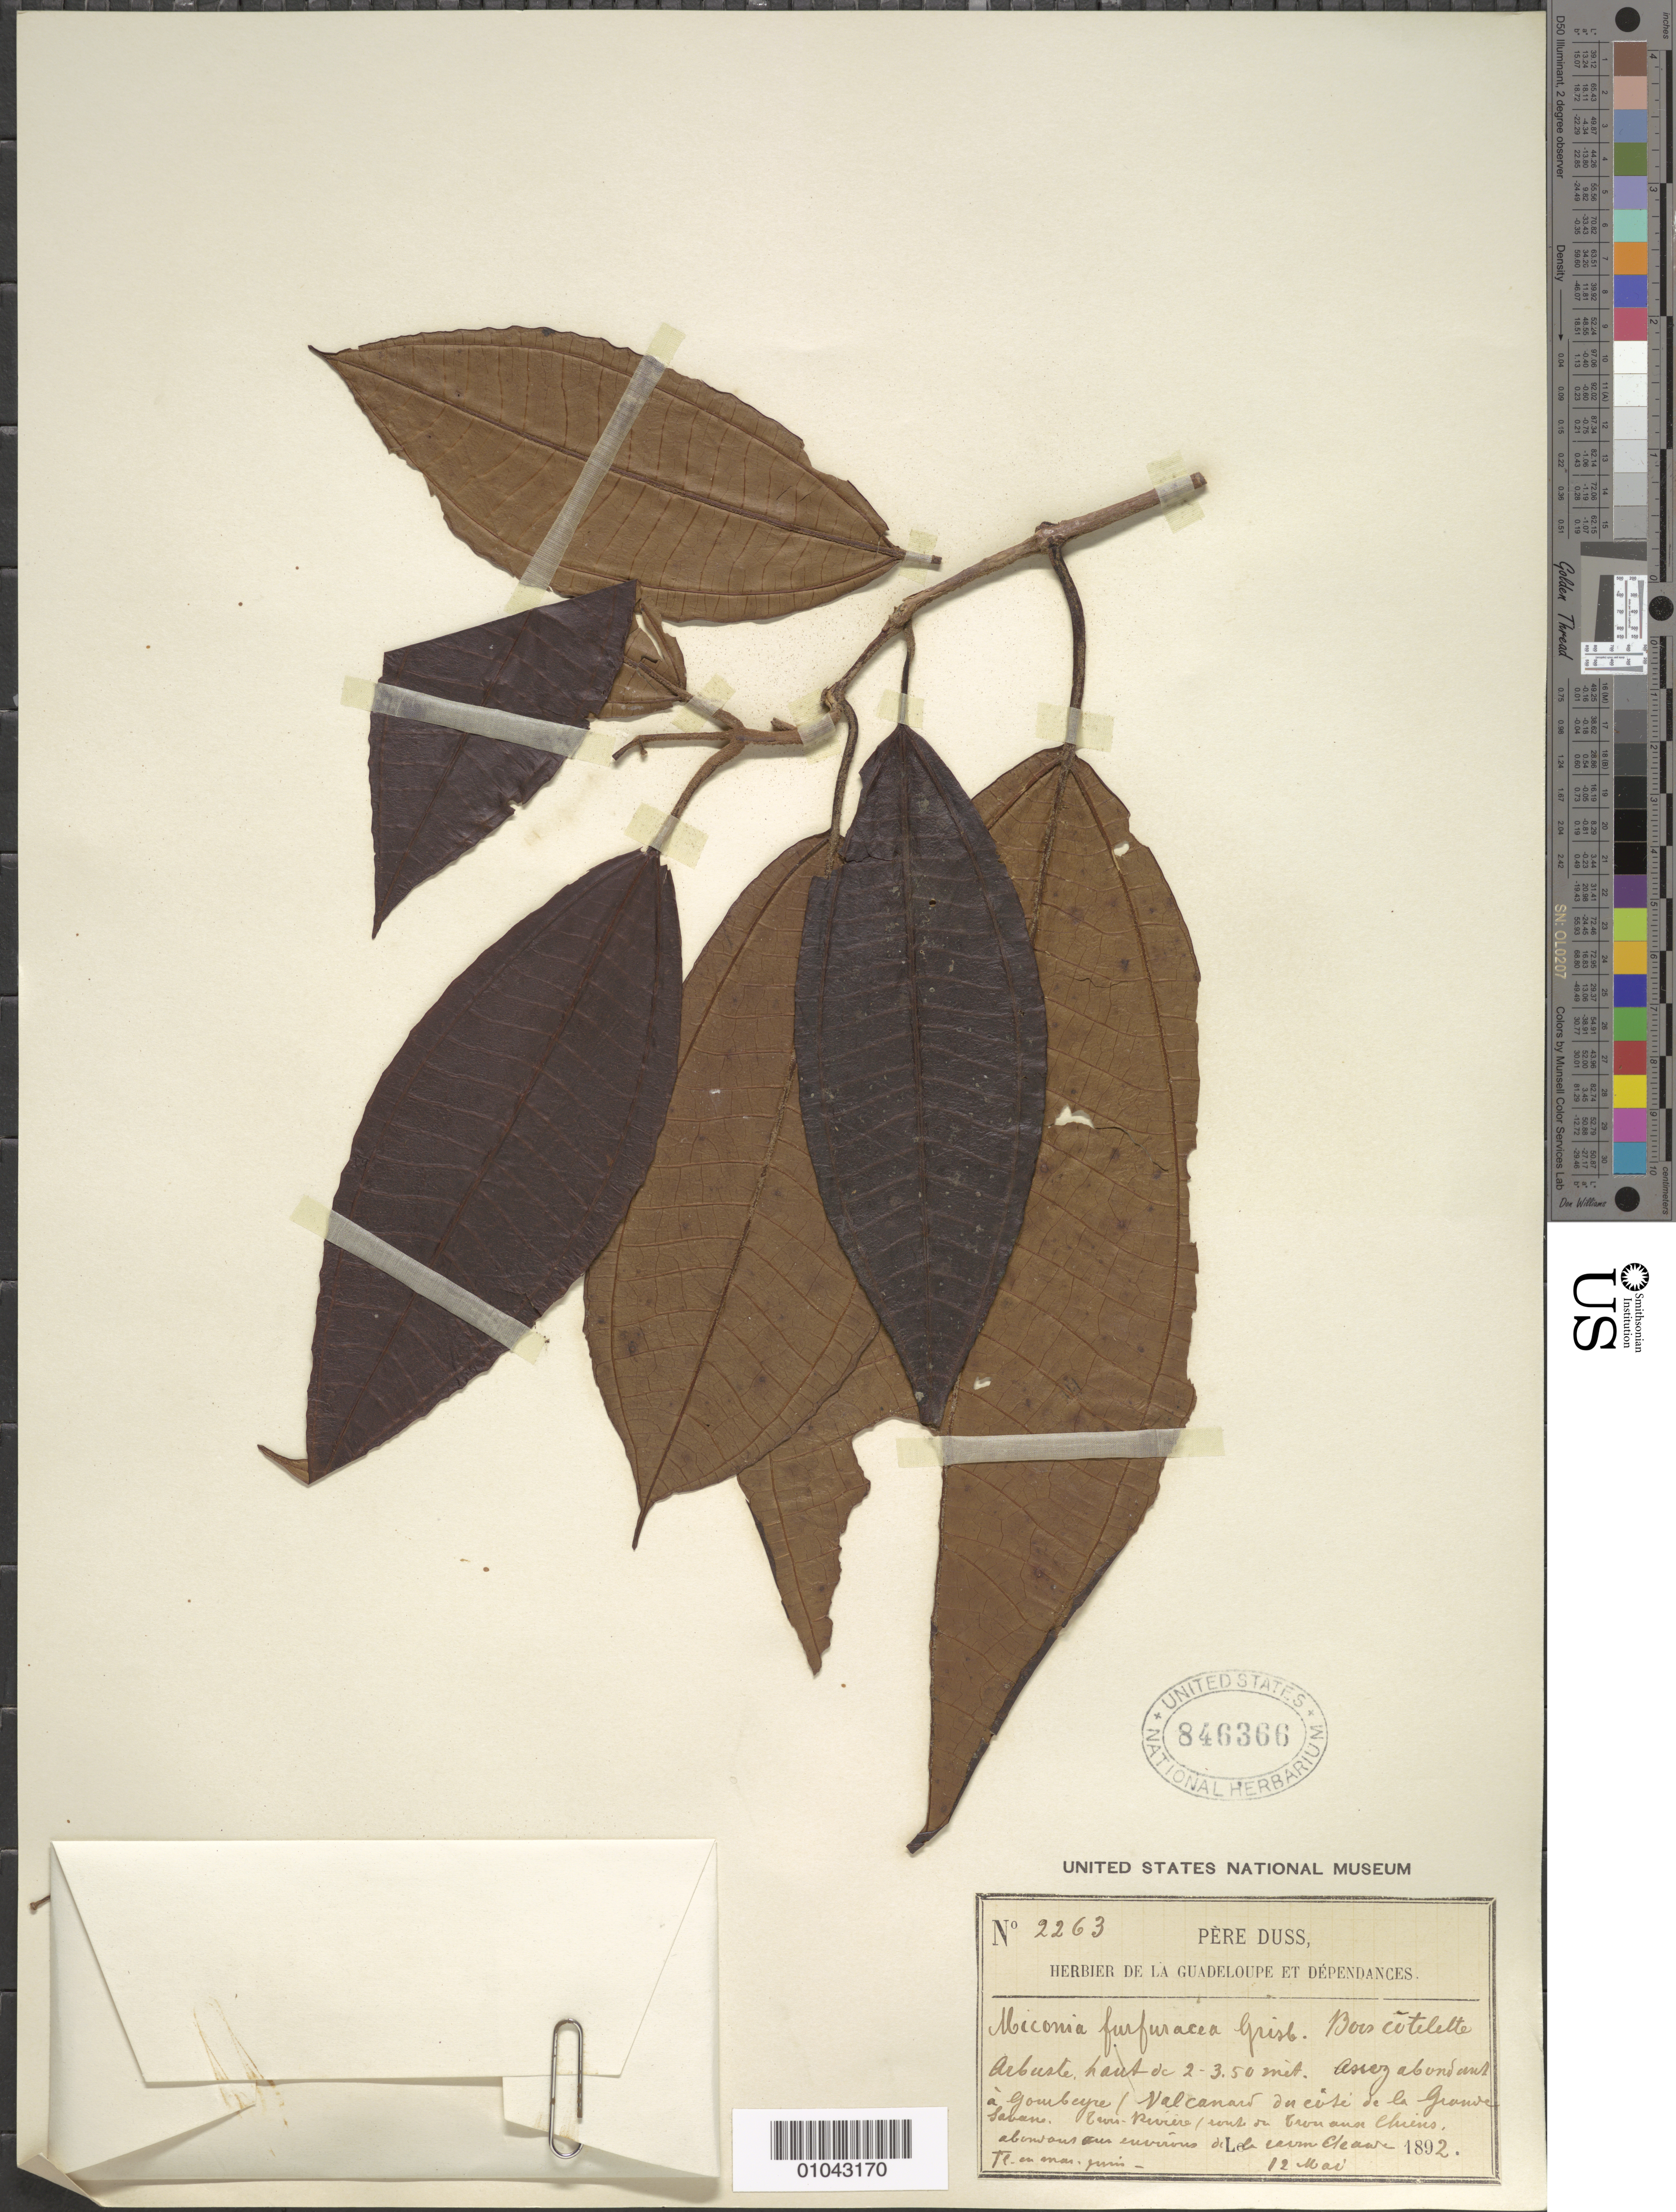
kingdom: Plantae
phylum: Tracheophyta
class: Magnoliopsida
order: Myrtales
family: Melastomataceae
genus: Miconia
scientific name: Miconia furfuracea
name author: (Vahl) Griseb.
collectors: Père Duss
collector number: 2263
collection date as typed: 12 May 1892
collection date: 1892-05-12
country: Guadeloupe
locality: Gombeyre/Valcanau du cote de la Grande Sabane, environs de la carum Eleanore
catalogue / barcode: US 846366